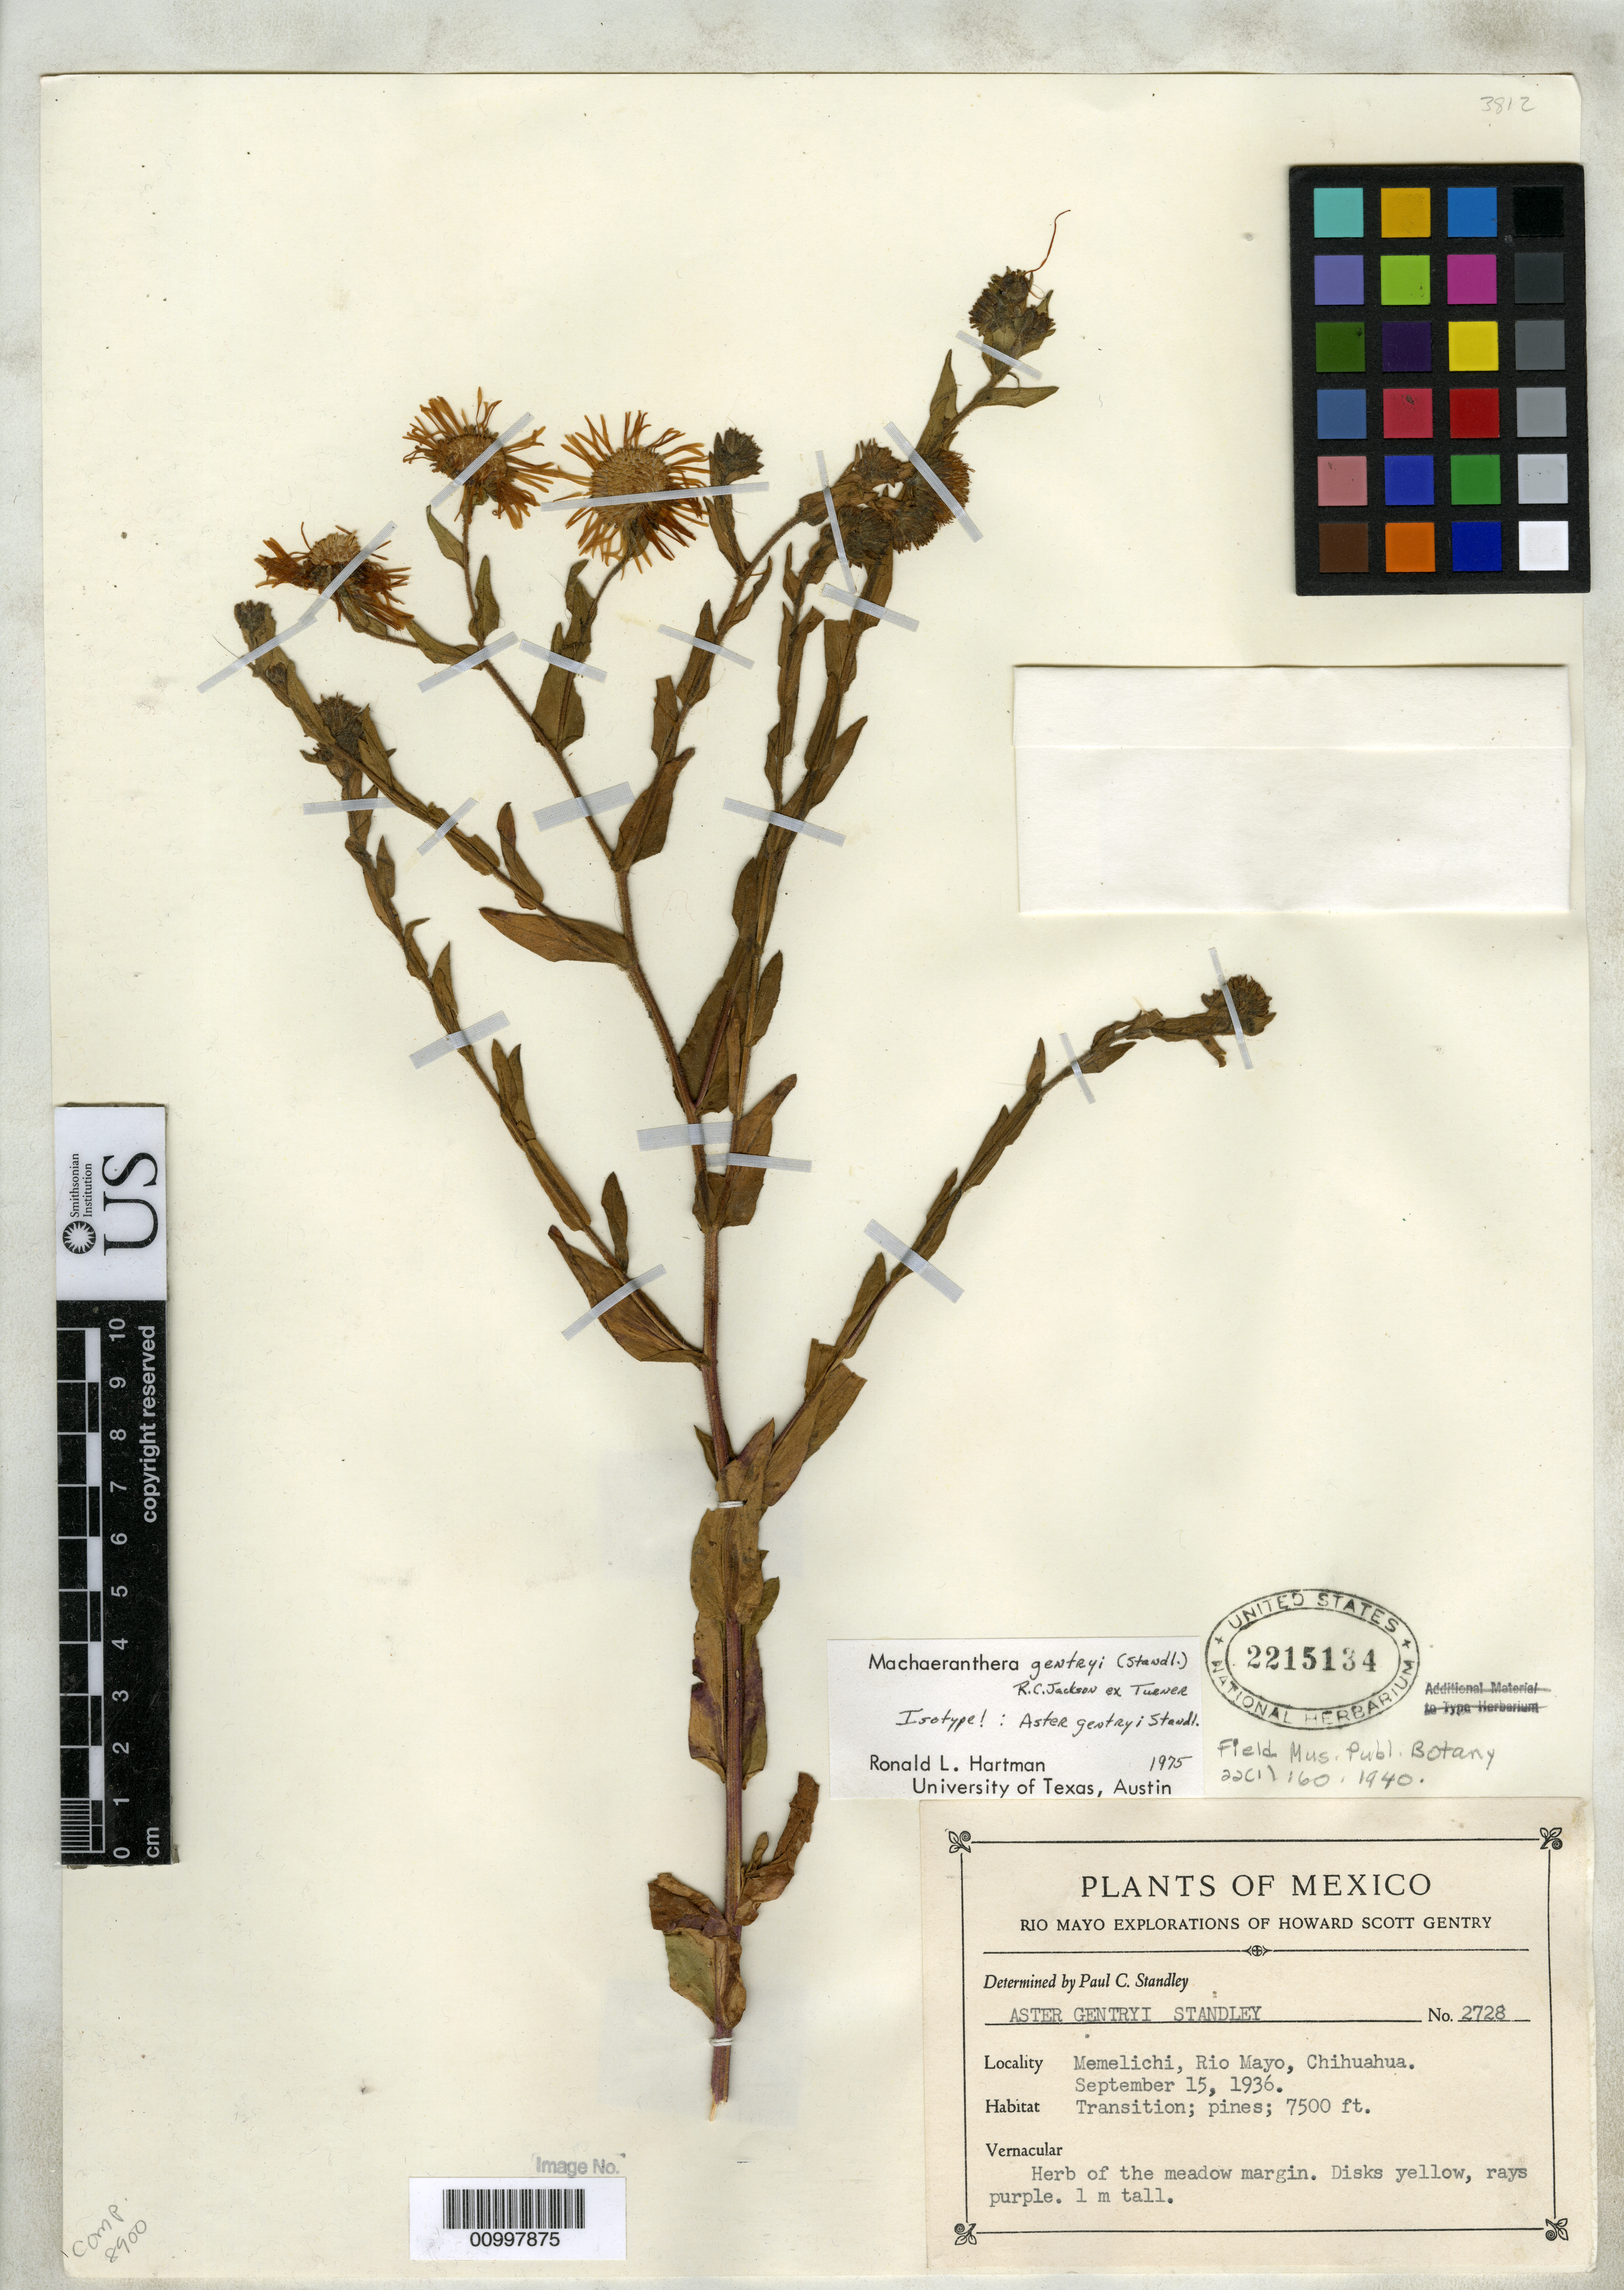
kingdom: Plantae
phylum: Tracheophyta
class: Magnoliopsida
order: Asterales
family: Asteraceae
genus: Aster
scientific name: Aster gentryi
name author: Standl.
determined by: Hartman, R. L.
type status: Isotype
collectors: H. S. Gentry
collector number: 2728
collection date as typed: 15 Sep 1936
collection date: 1936-09-15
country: Mexico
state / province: Chihuahua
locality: Memelichi, Rio Mayo.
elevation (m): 2286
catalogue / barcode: US 2215134